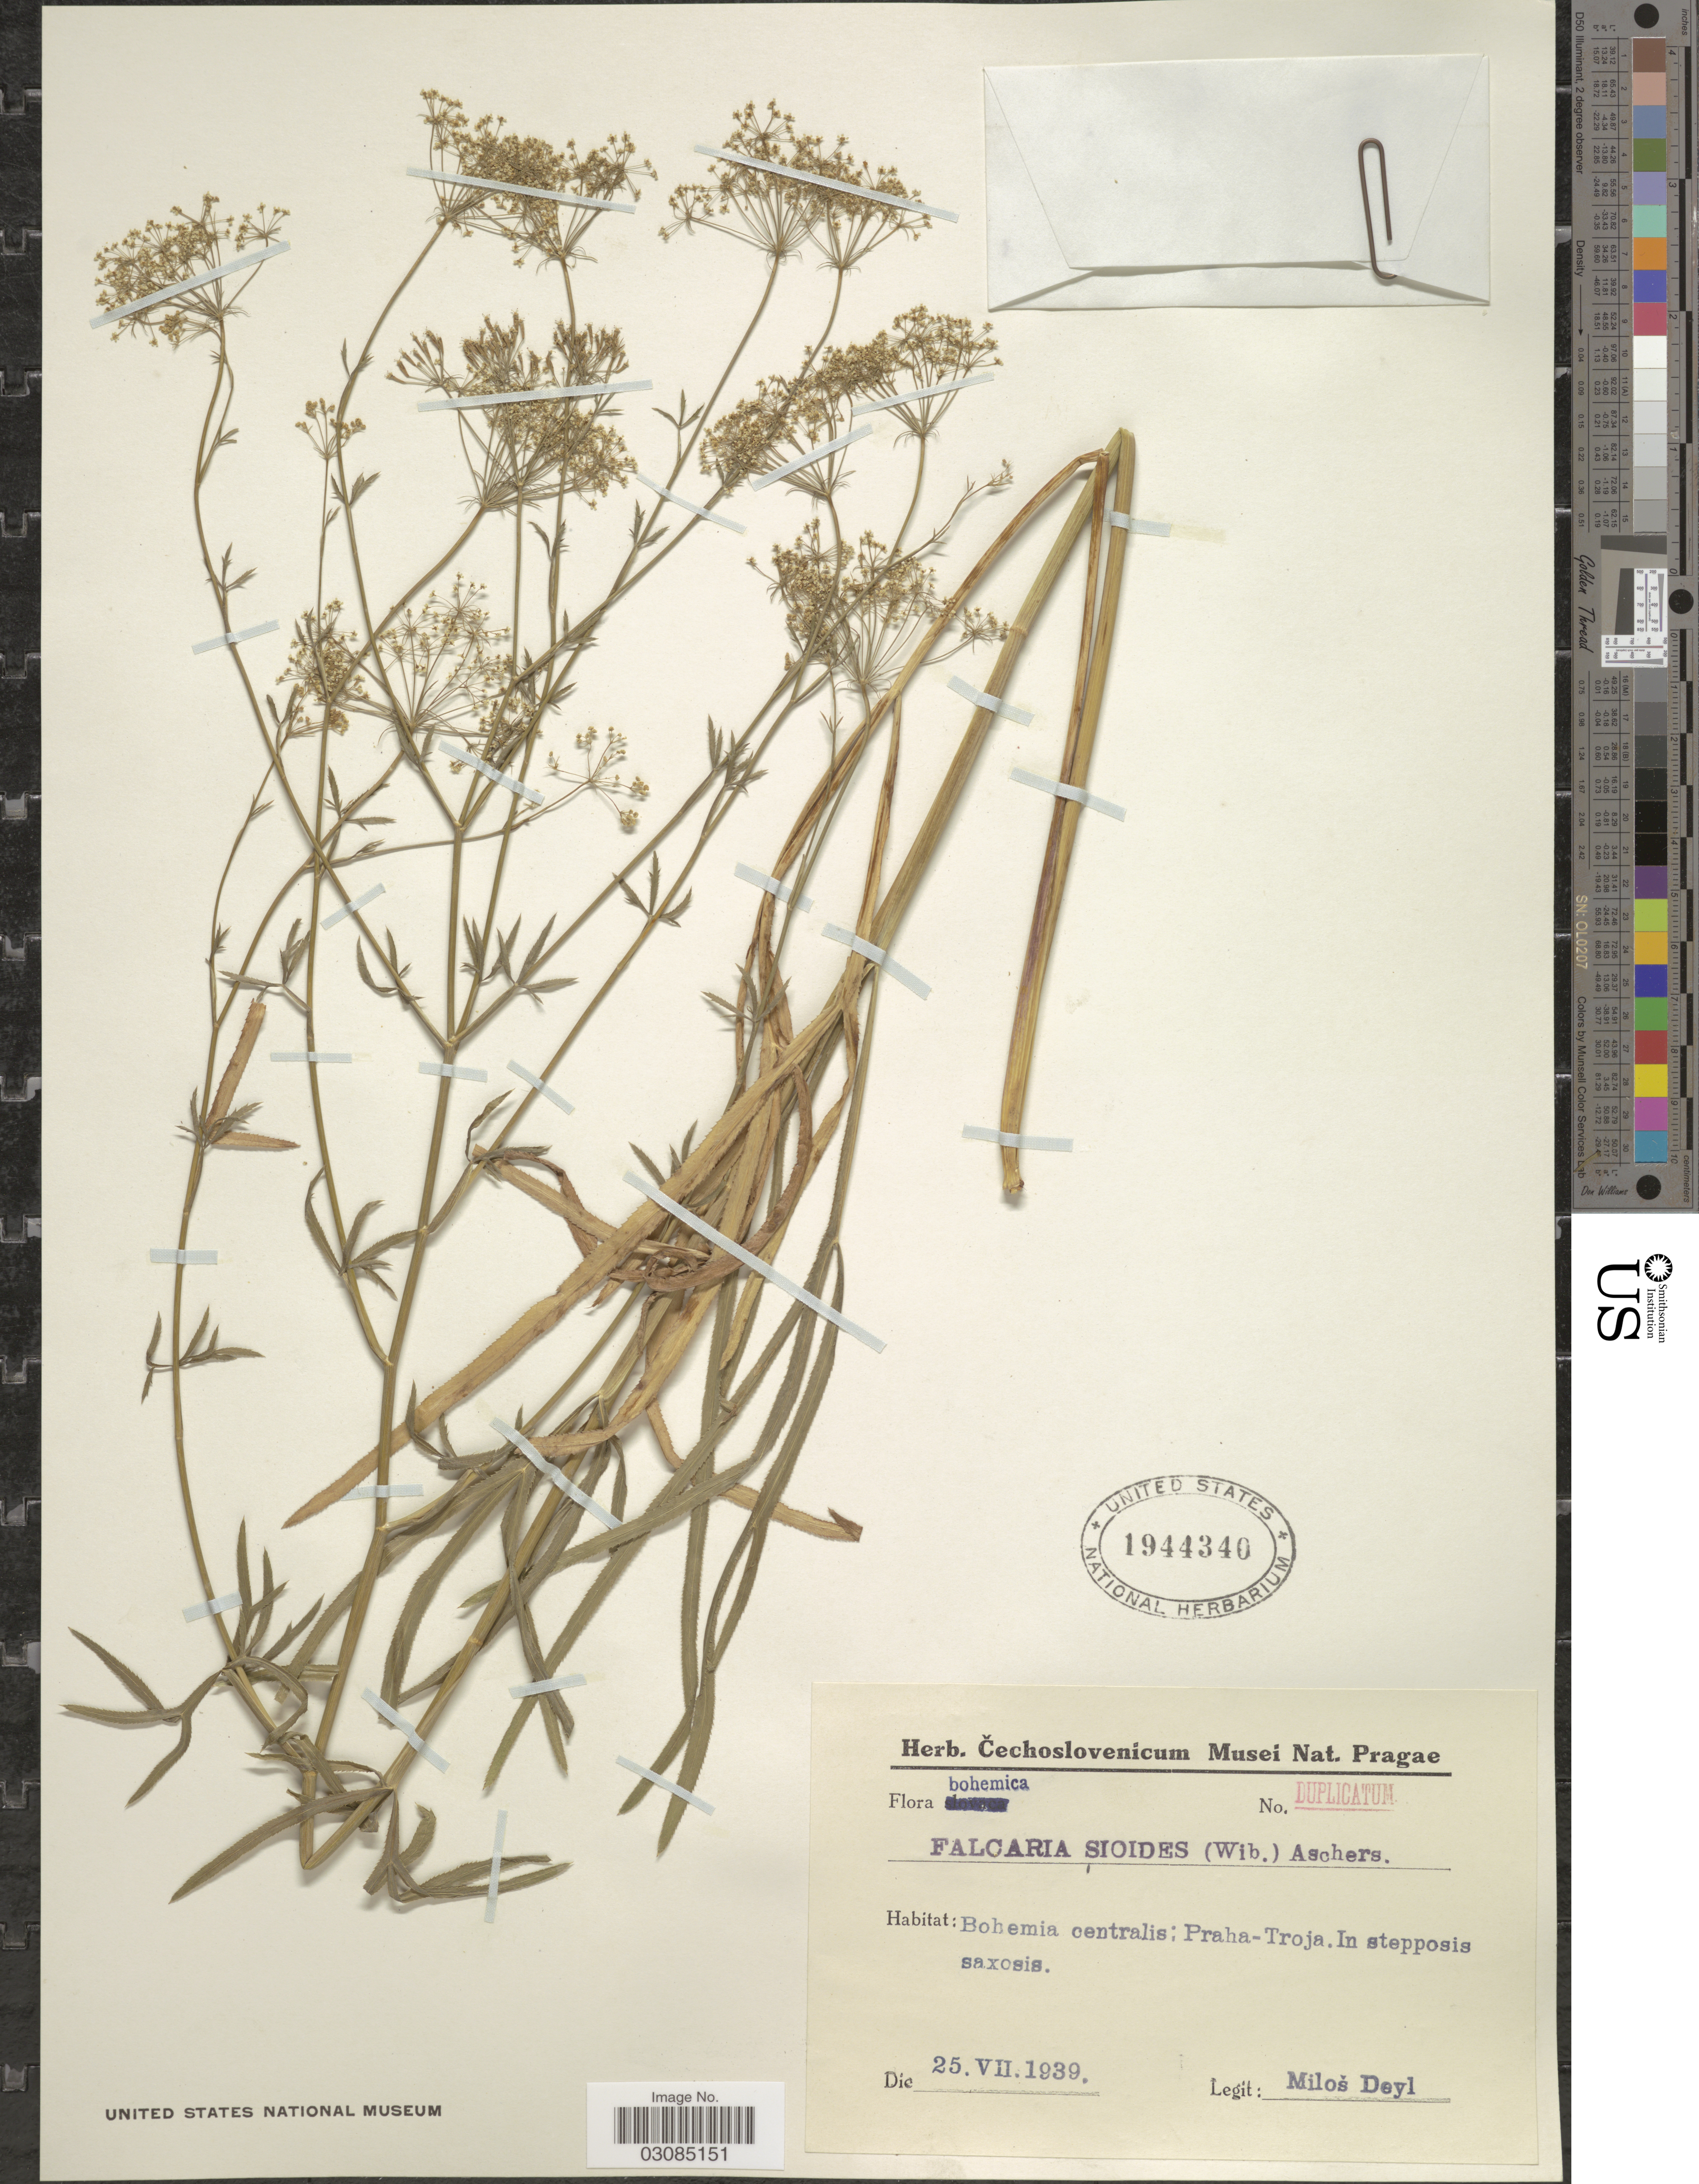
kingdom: Plantae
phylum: Tracheophyta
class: Magnoliopsida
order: Apiales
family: Apiaceae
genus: Falcaria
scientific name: Falcaria sioides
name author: (Wibel) Asch.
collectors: M. Deyl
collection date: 1939-07-25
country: Czechia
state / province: Central Bohemian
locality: Bohemia centralis: Praha-Troja. In stepposis saxosis. Bohemica.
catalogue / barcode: US 1944340